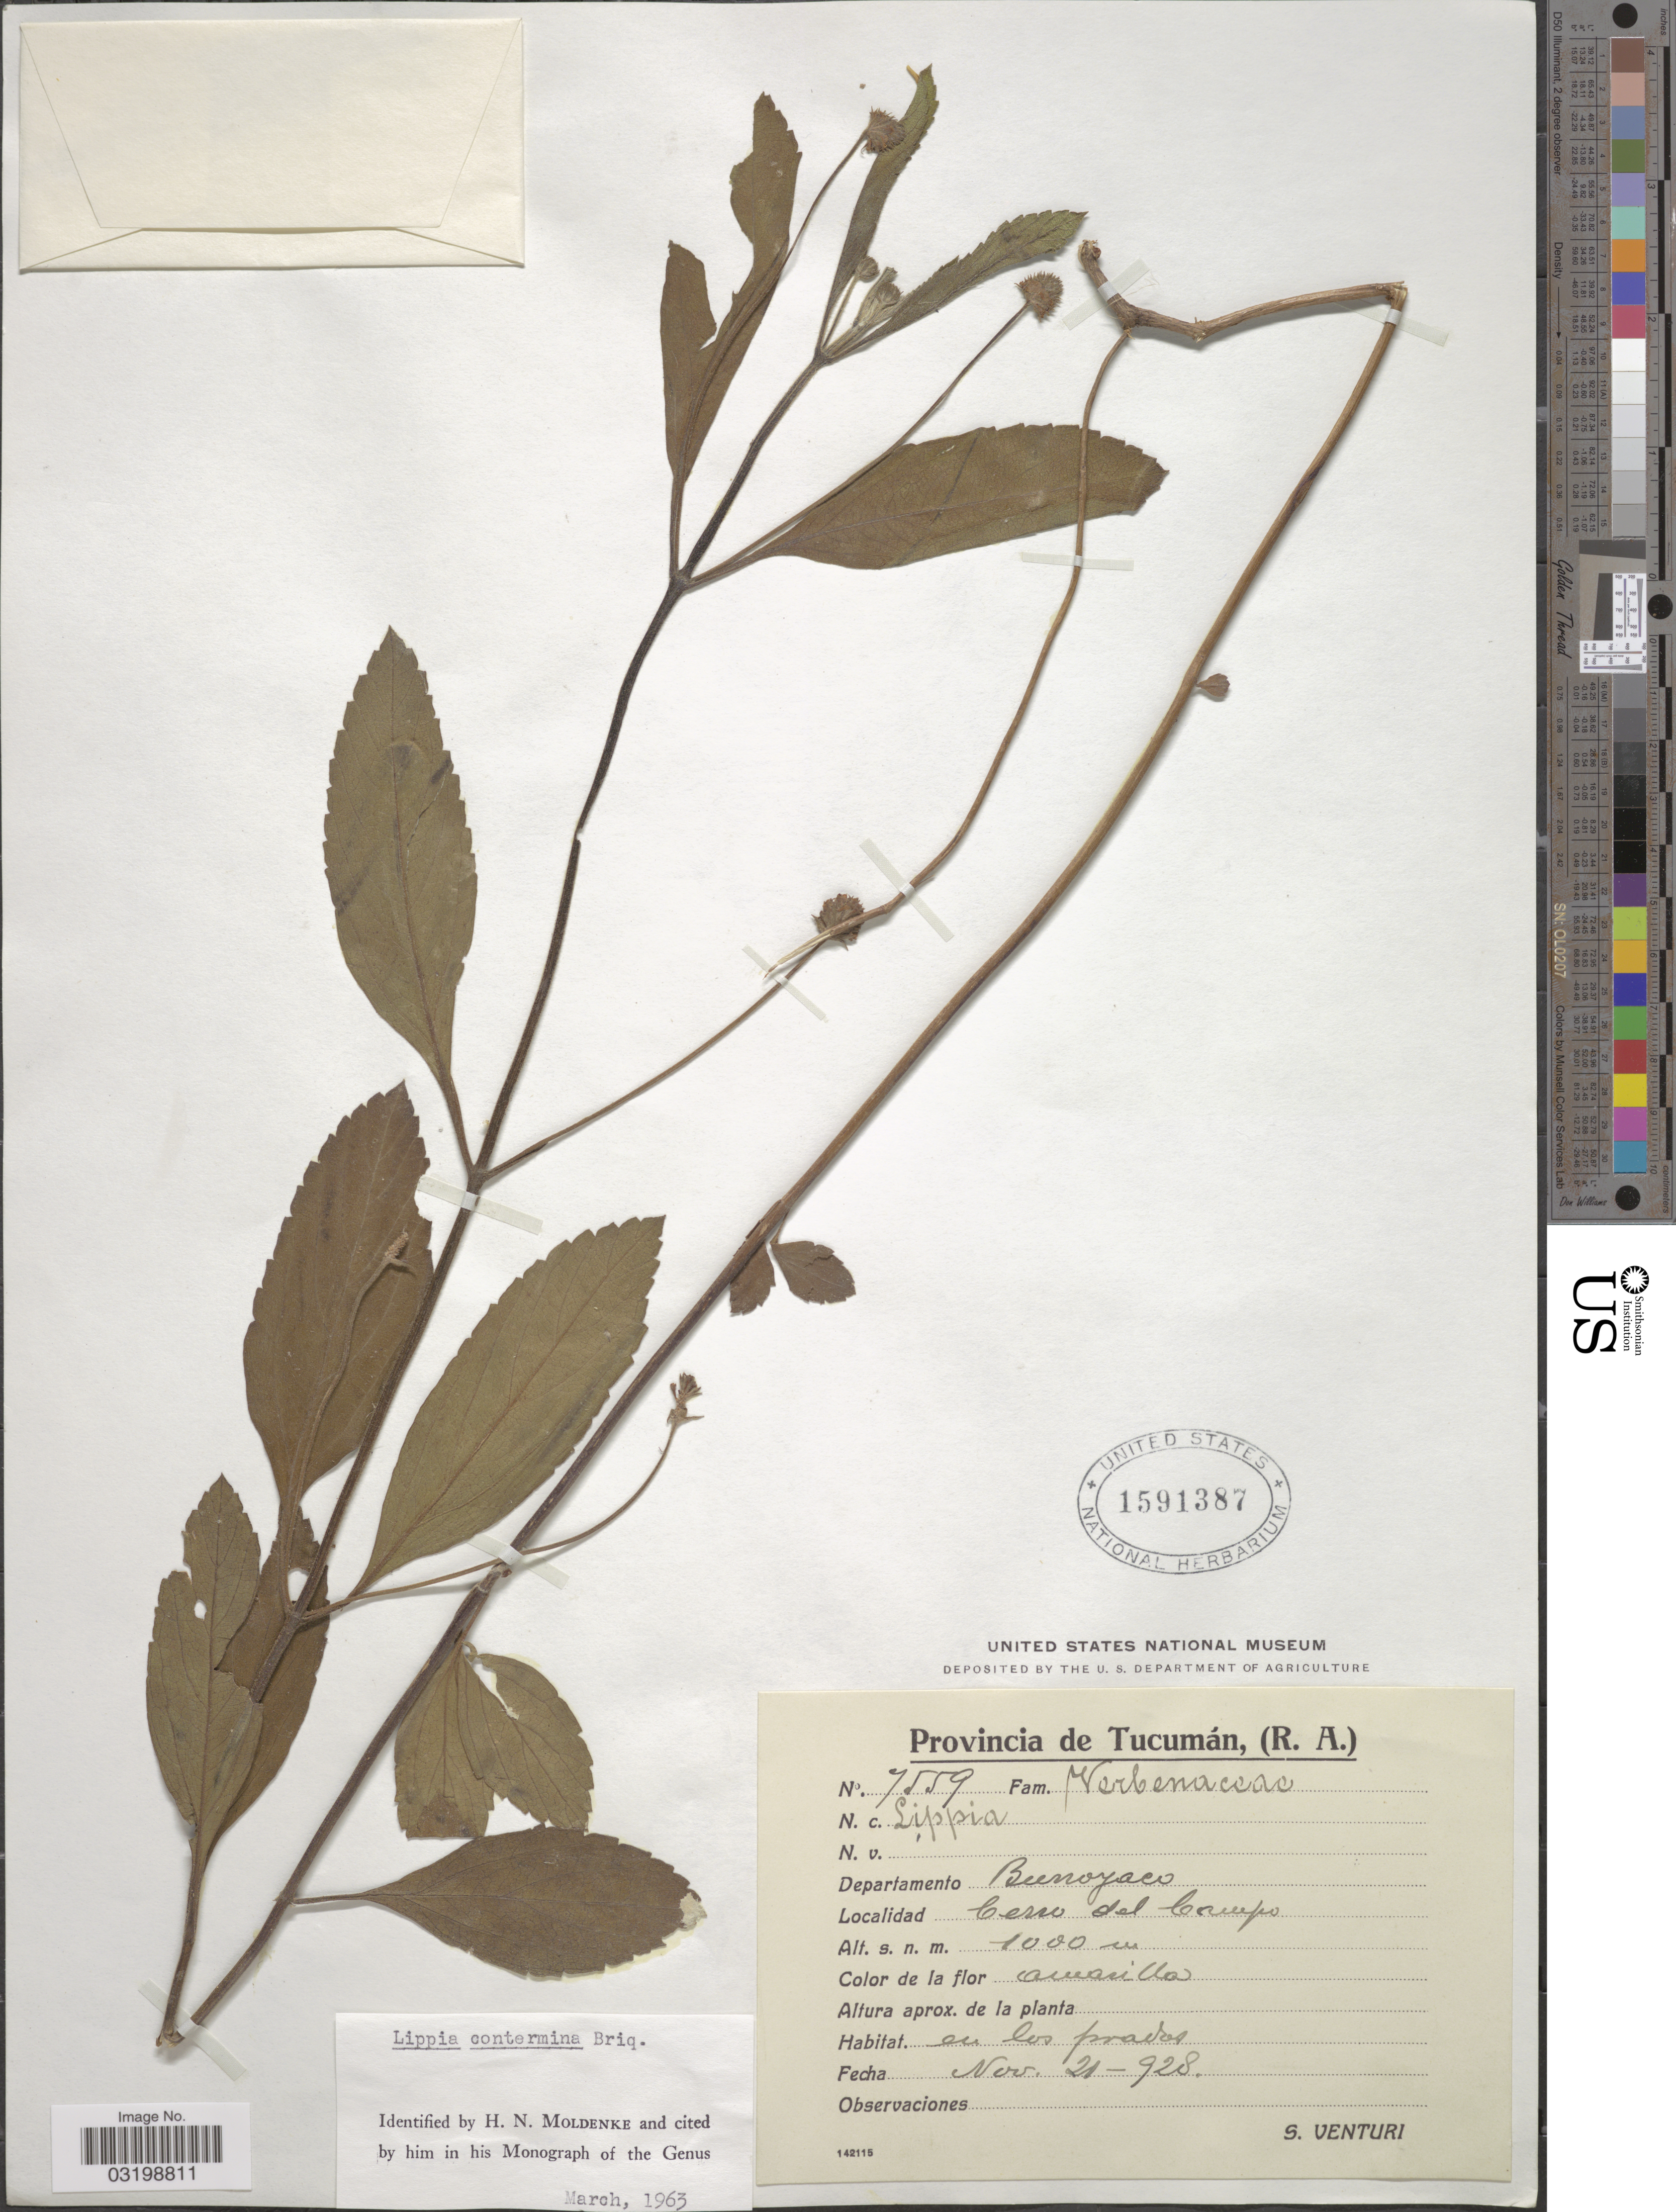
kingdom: Plantae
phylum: Tracheophyta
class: Magnoliopsida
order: Lamiales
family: Verbenaceae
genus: Lippia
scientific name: Lippia modesta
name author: Briq.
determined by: Mirra, Fabiana, (SI), Instituto de Botanica Darwinion (ARGENTINA)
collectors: S. Venturi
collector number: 7559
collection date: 1928-11-21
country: Argentina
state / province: Tucuman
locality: Departamento Bunoyaco. Cerro del Campo.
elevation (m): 1000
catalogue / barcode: US 1591387